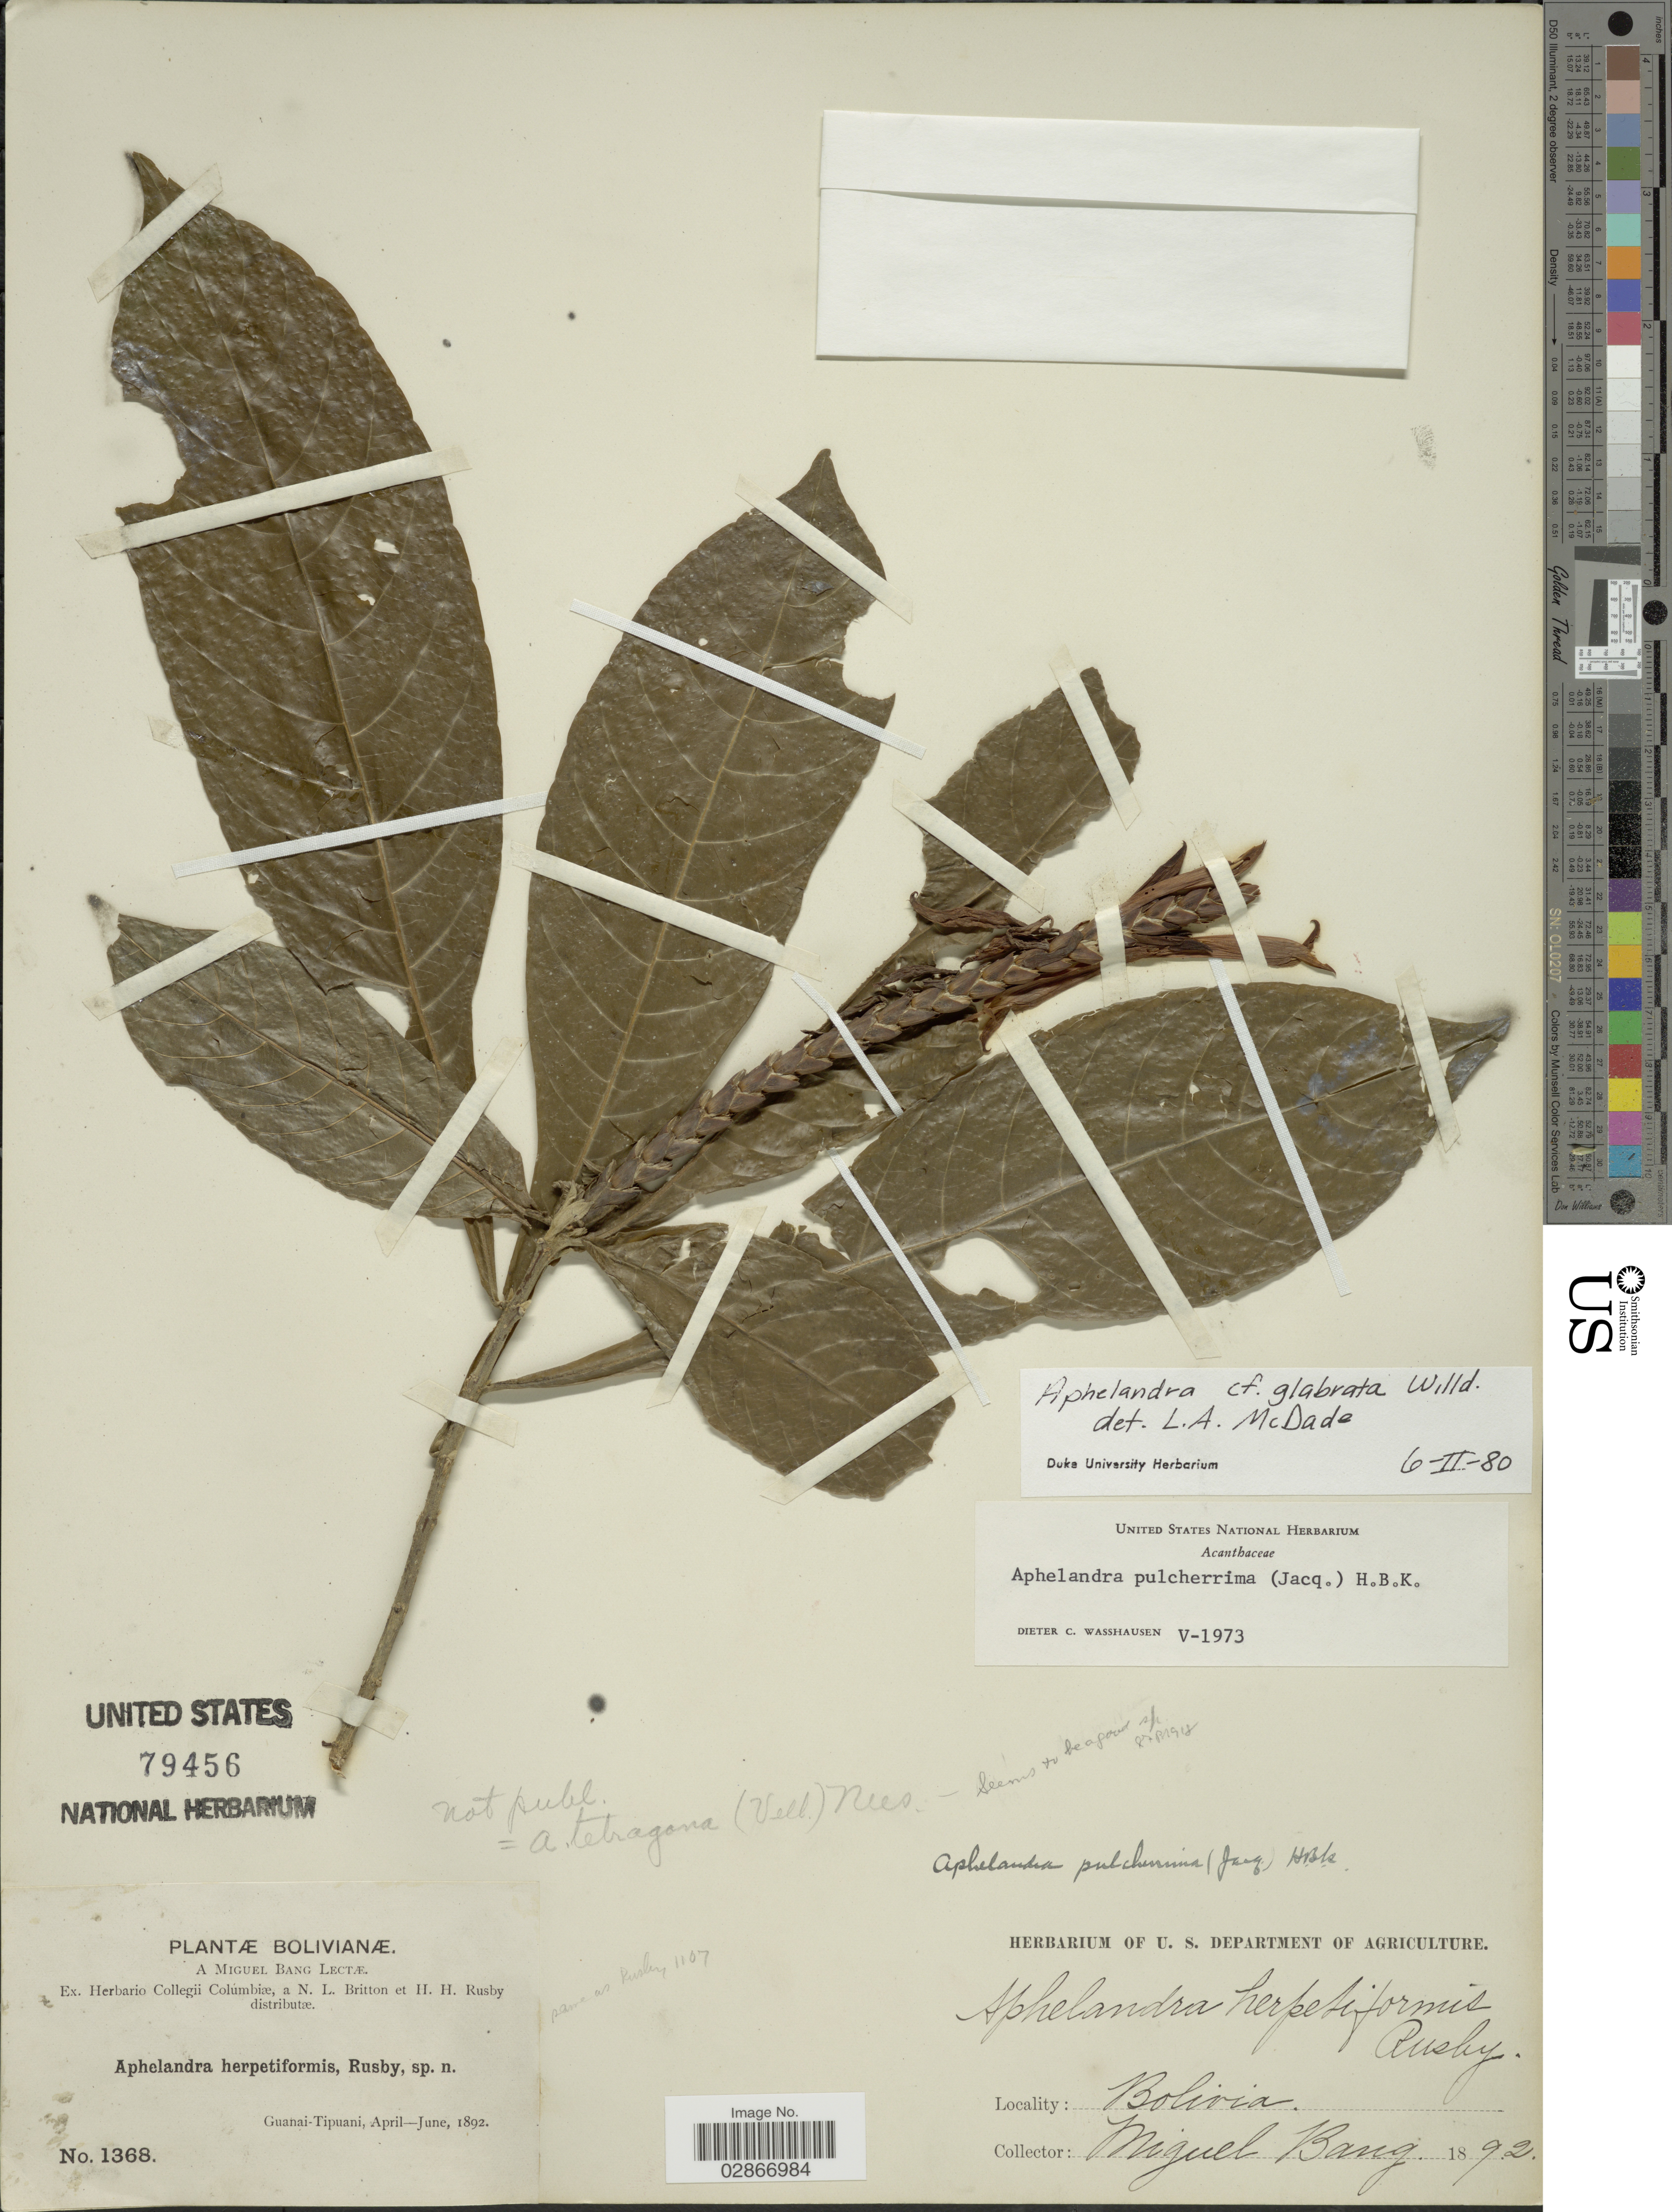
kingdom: Plantae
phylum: Tracheophyta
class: Magnoliopsida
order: Lamiales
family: Acanthaceae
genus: Aphelandra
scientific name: Aphelandra glabrata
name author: Willd. ex Nees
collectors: M. Bang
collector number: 1368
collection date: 1892-04/1892-06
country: Bolivia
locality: Guanai-Tipuani.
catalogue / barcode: US 79456